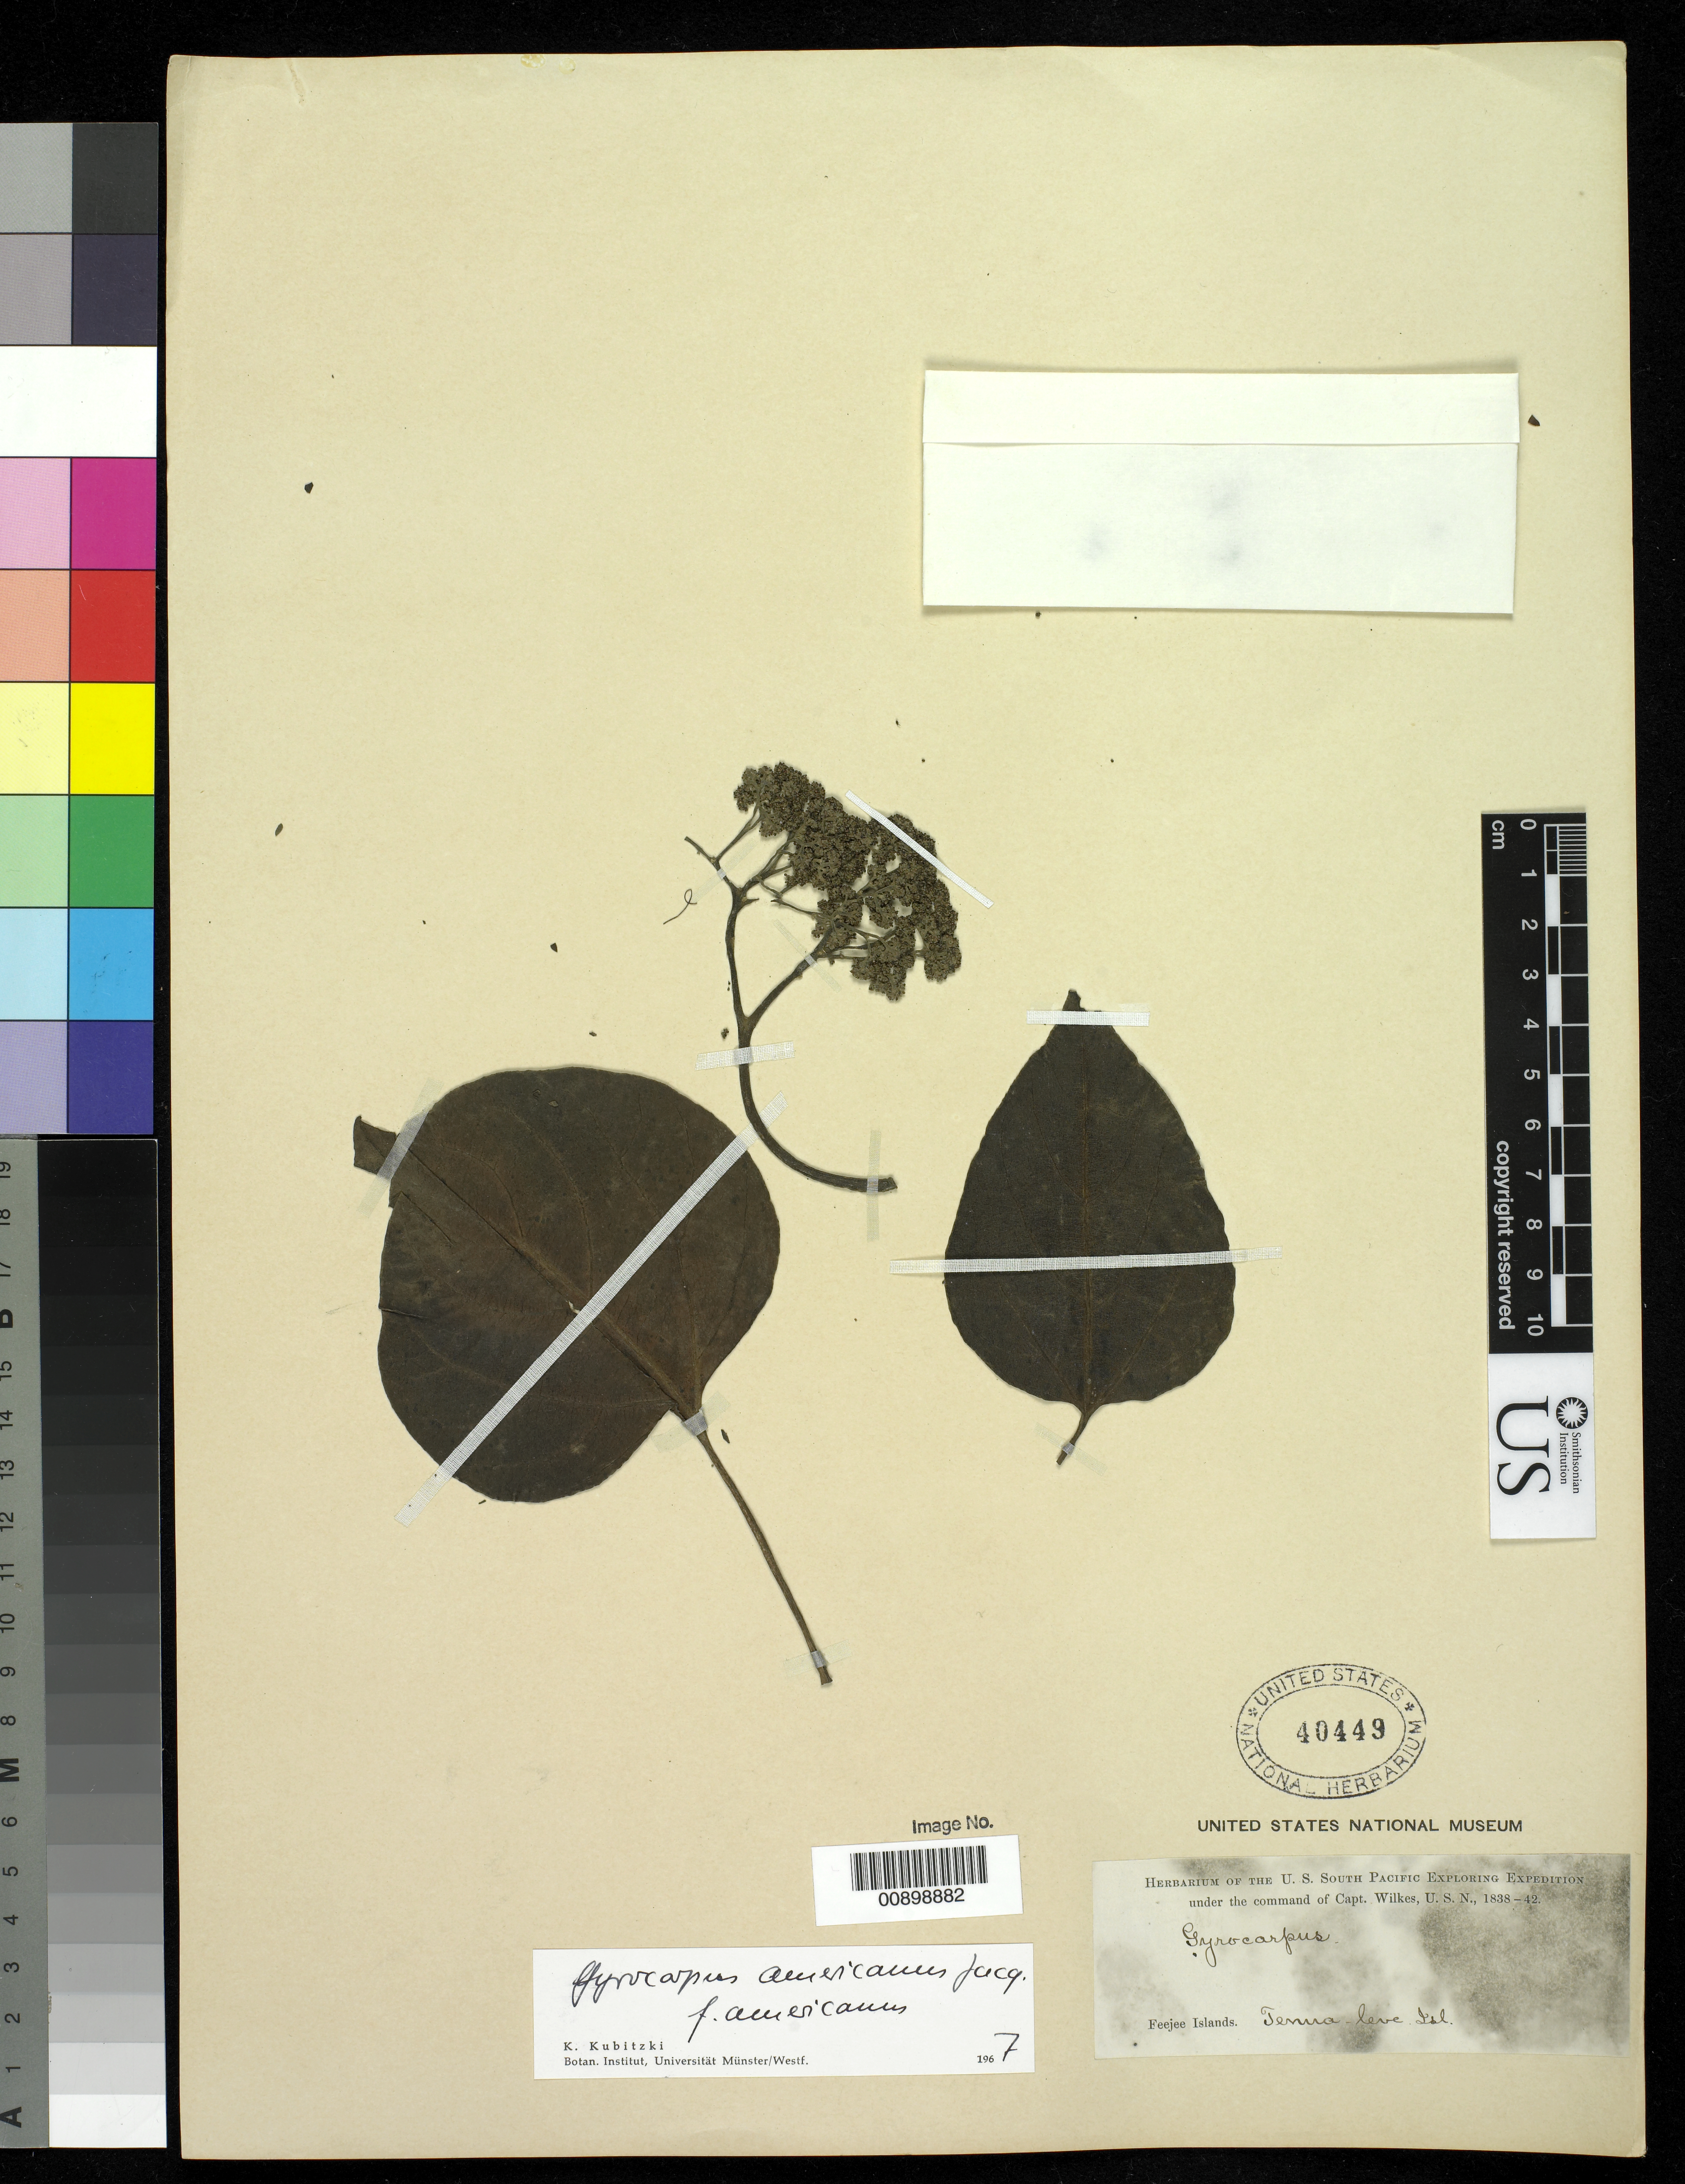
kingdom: Plantae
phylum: Tracheophyta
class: Magnoliopsida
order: Laurales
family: Hernandiaceae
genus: Gyrocarpus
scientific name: Gyrocarpus americanus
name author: Jacq.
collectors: Wilkes Explor. Exped.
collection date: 1838/1842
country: Fiji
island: Tanna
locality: Feejee Islands Tanna-leve Isl.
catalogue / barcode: US 40449